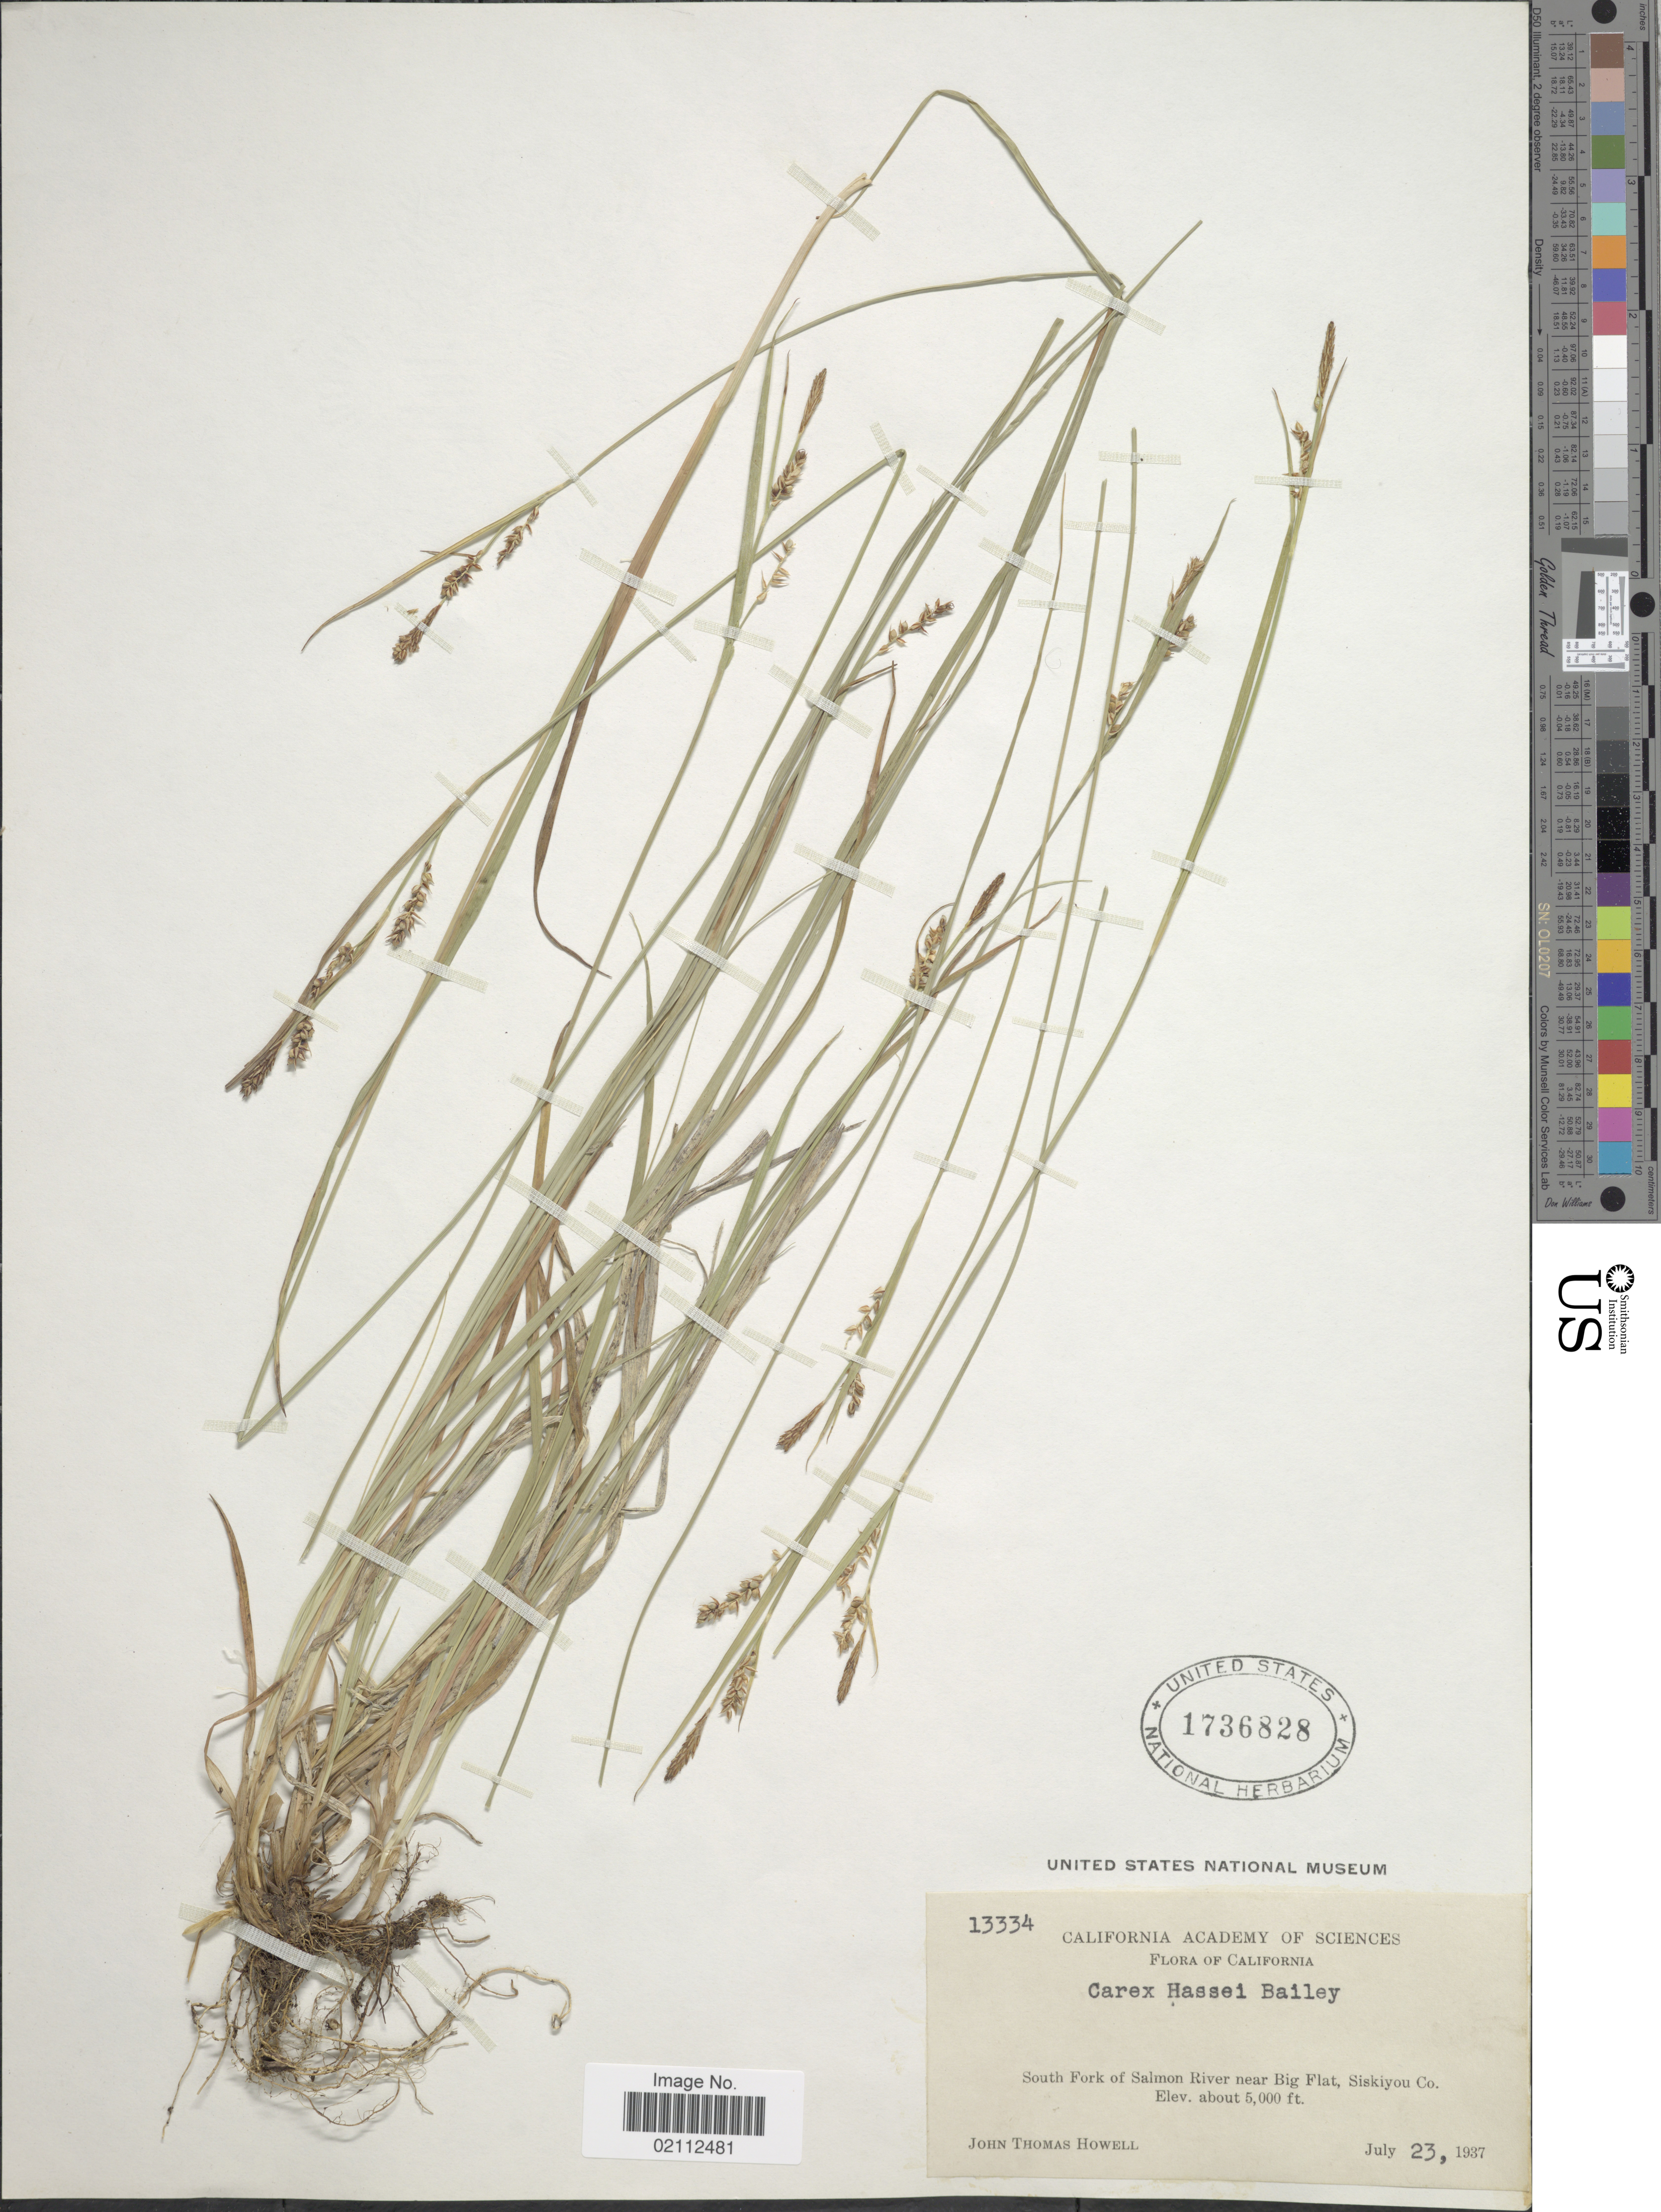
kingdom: Plantae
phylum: Tracheophyta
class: Liliopsida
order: Poales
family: Cyperaceae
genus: Carex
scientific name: Carex hassei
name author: L.H. Bailey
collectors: J. T. Howell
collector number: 13334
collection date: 1937-07-23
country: United States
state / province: California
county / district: Siskiyou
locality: South Fork of Salmon River near Big Flat, Siskiyou Co.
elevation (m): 1524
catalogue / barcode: US 1736828